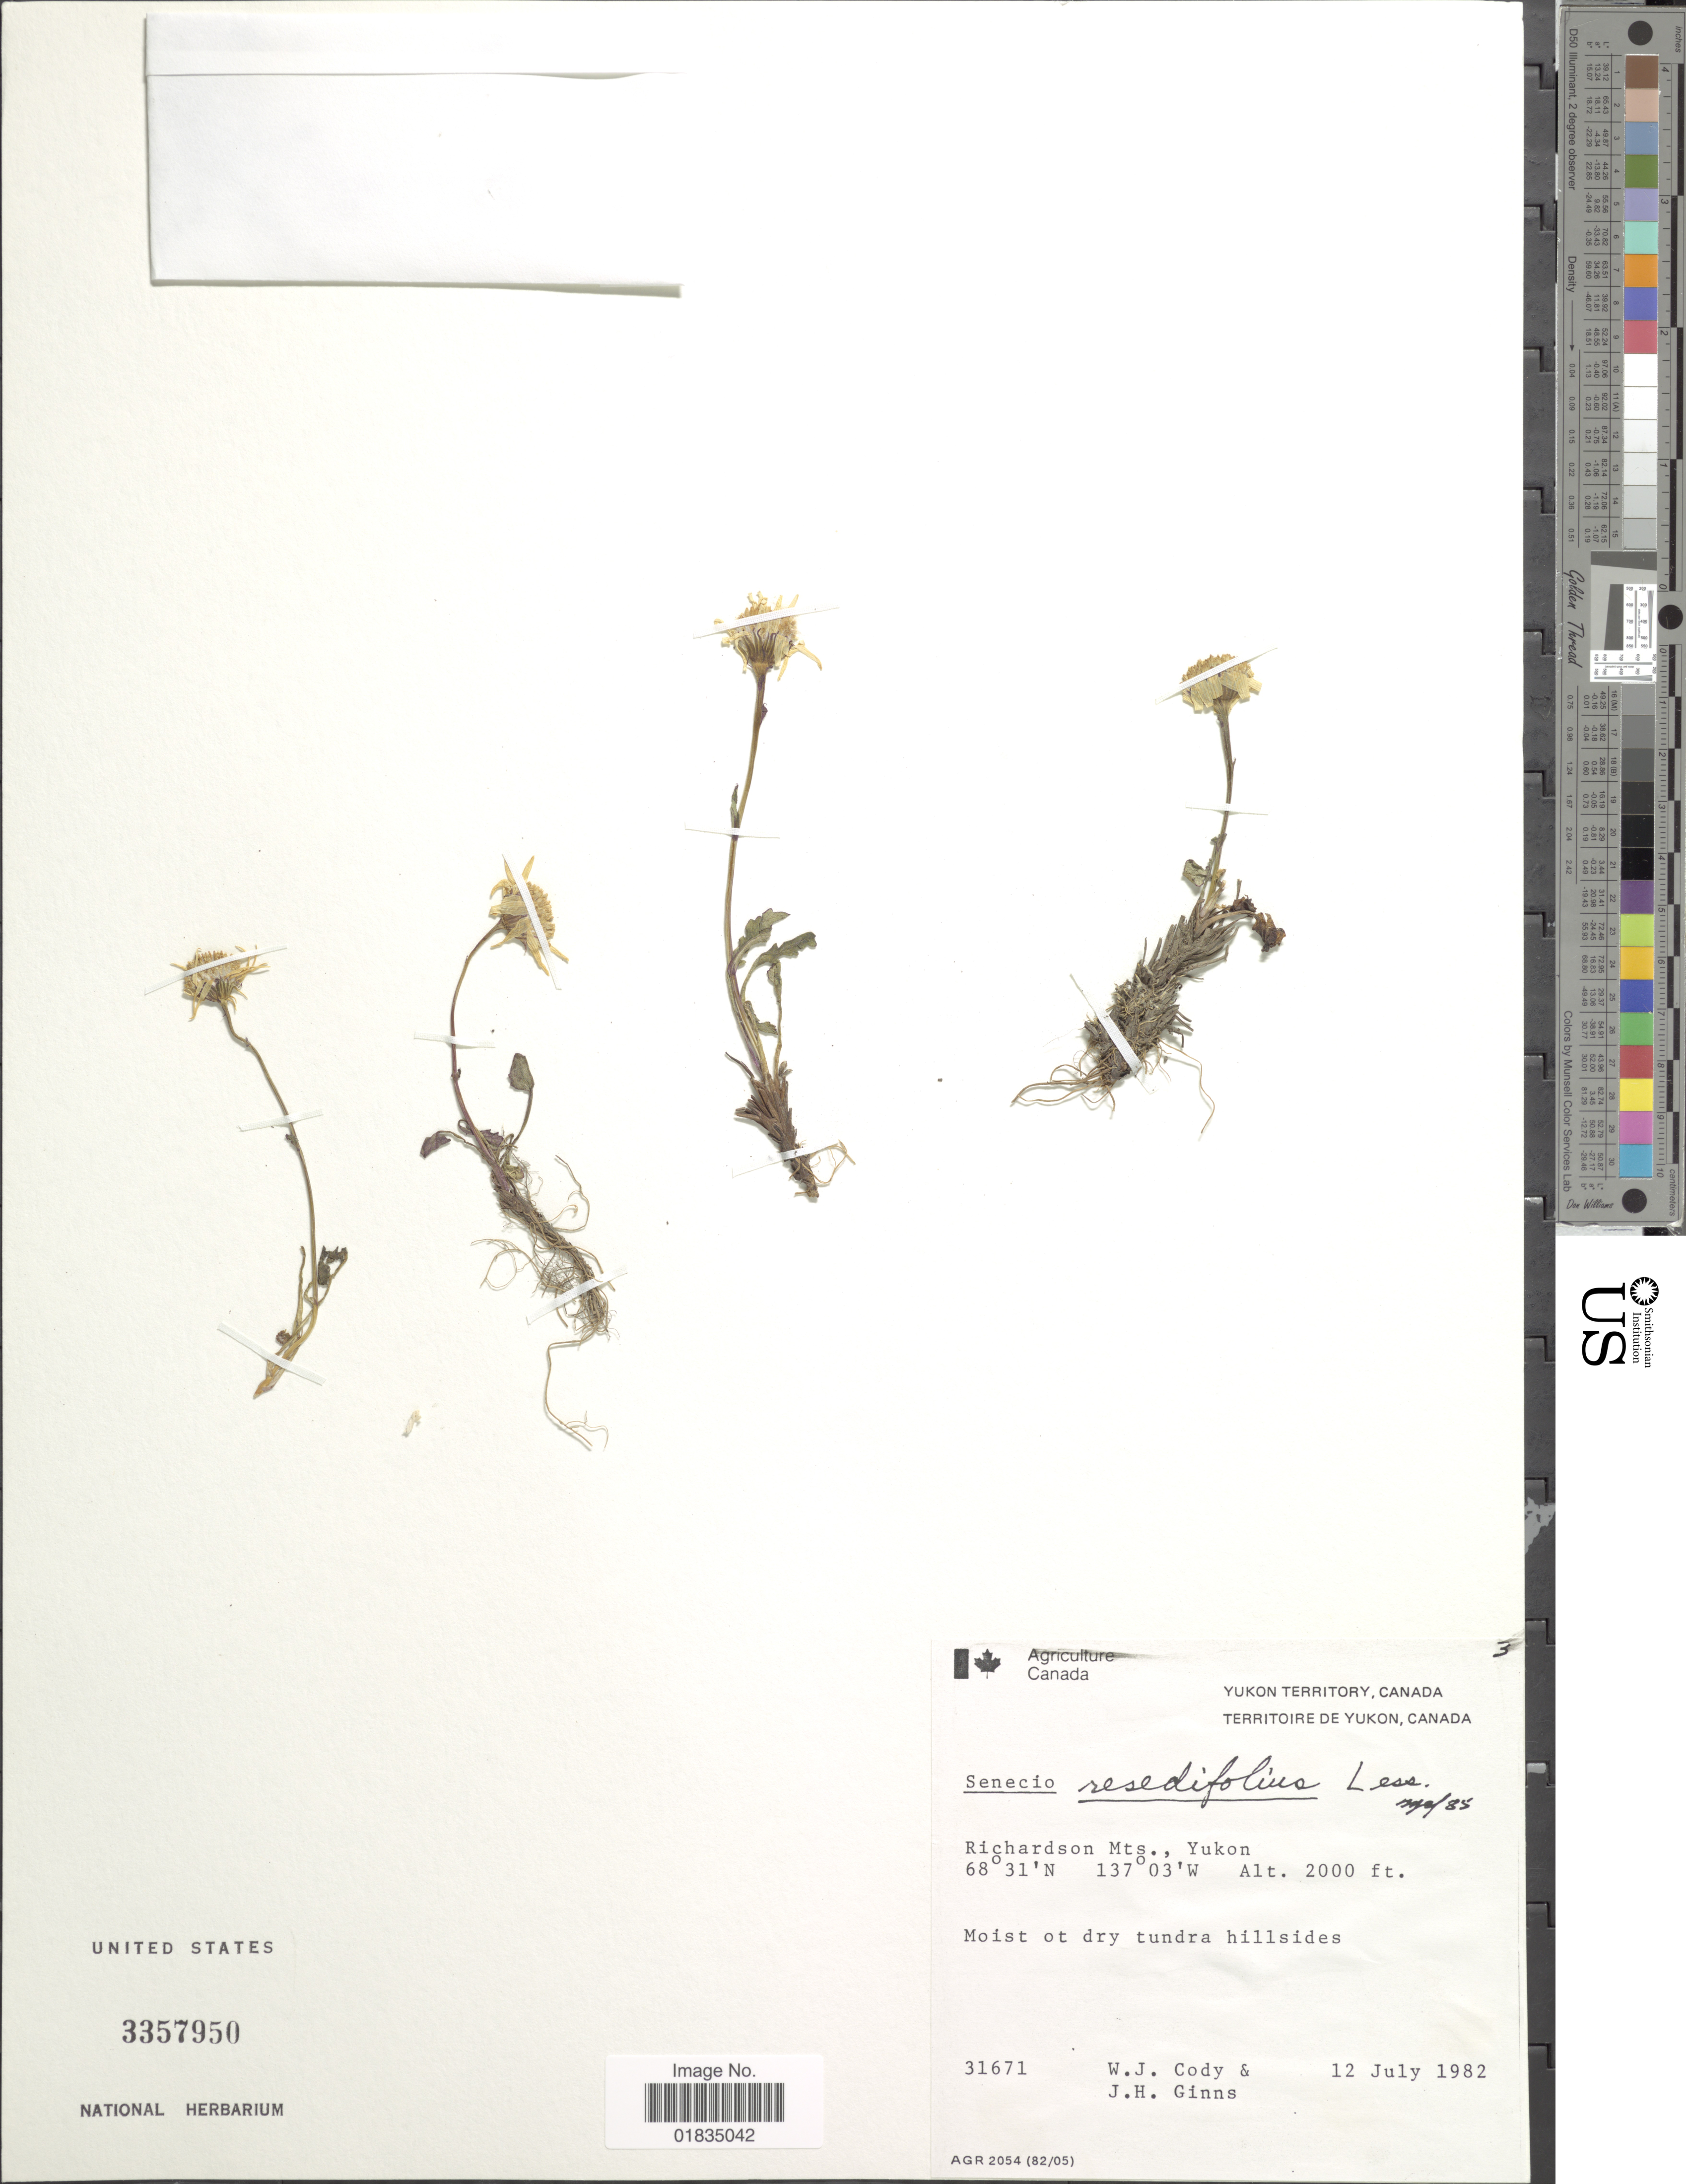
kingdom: Plantae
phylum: Tracheophyta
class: Magnoliopsida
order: Asterales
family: Asteraceae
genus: Packera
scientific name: Packera heterophylla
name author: (Fisch.) E. Wiebe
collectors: W. Cody & J. Ginns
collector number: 31761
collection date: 1982-07-12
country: Canada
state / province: Yukon Territory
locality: Richardson Mts., Yukon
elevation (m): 610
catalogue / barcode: US 3357950